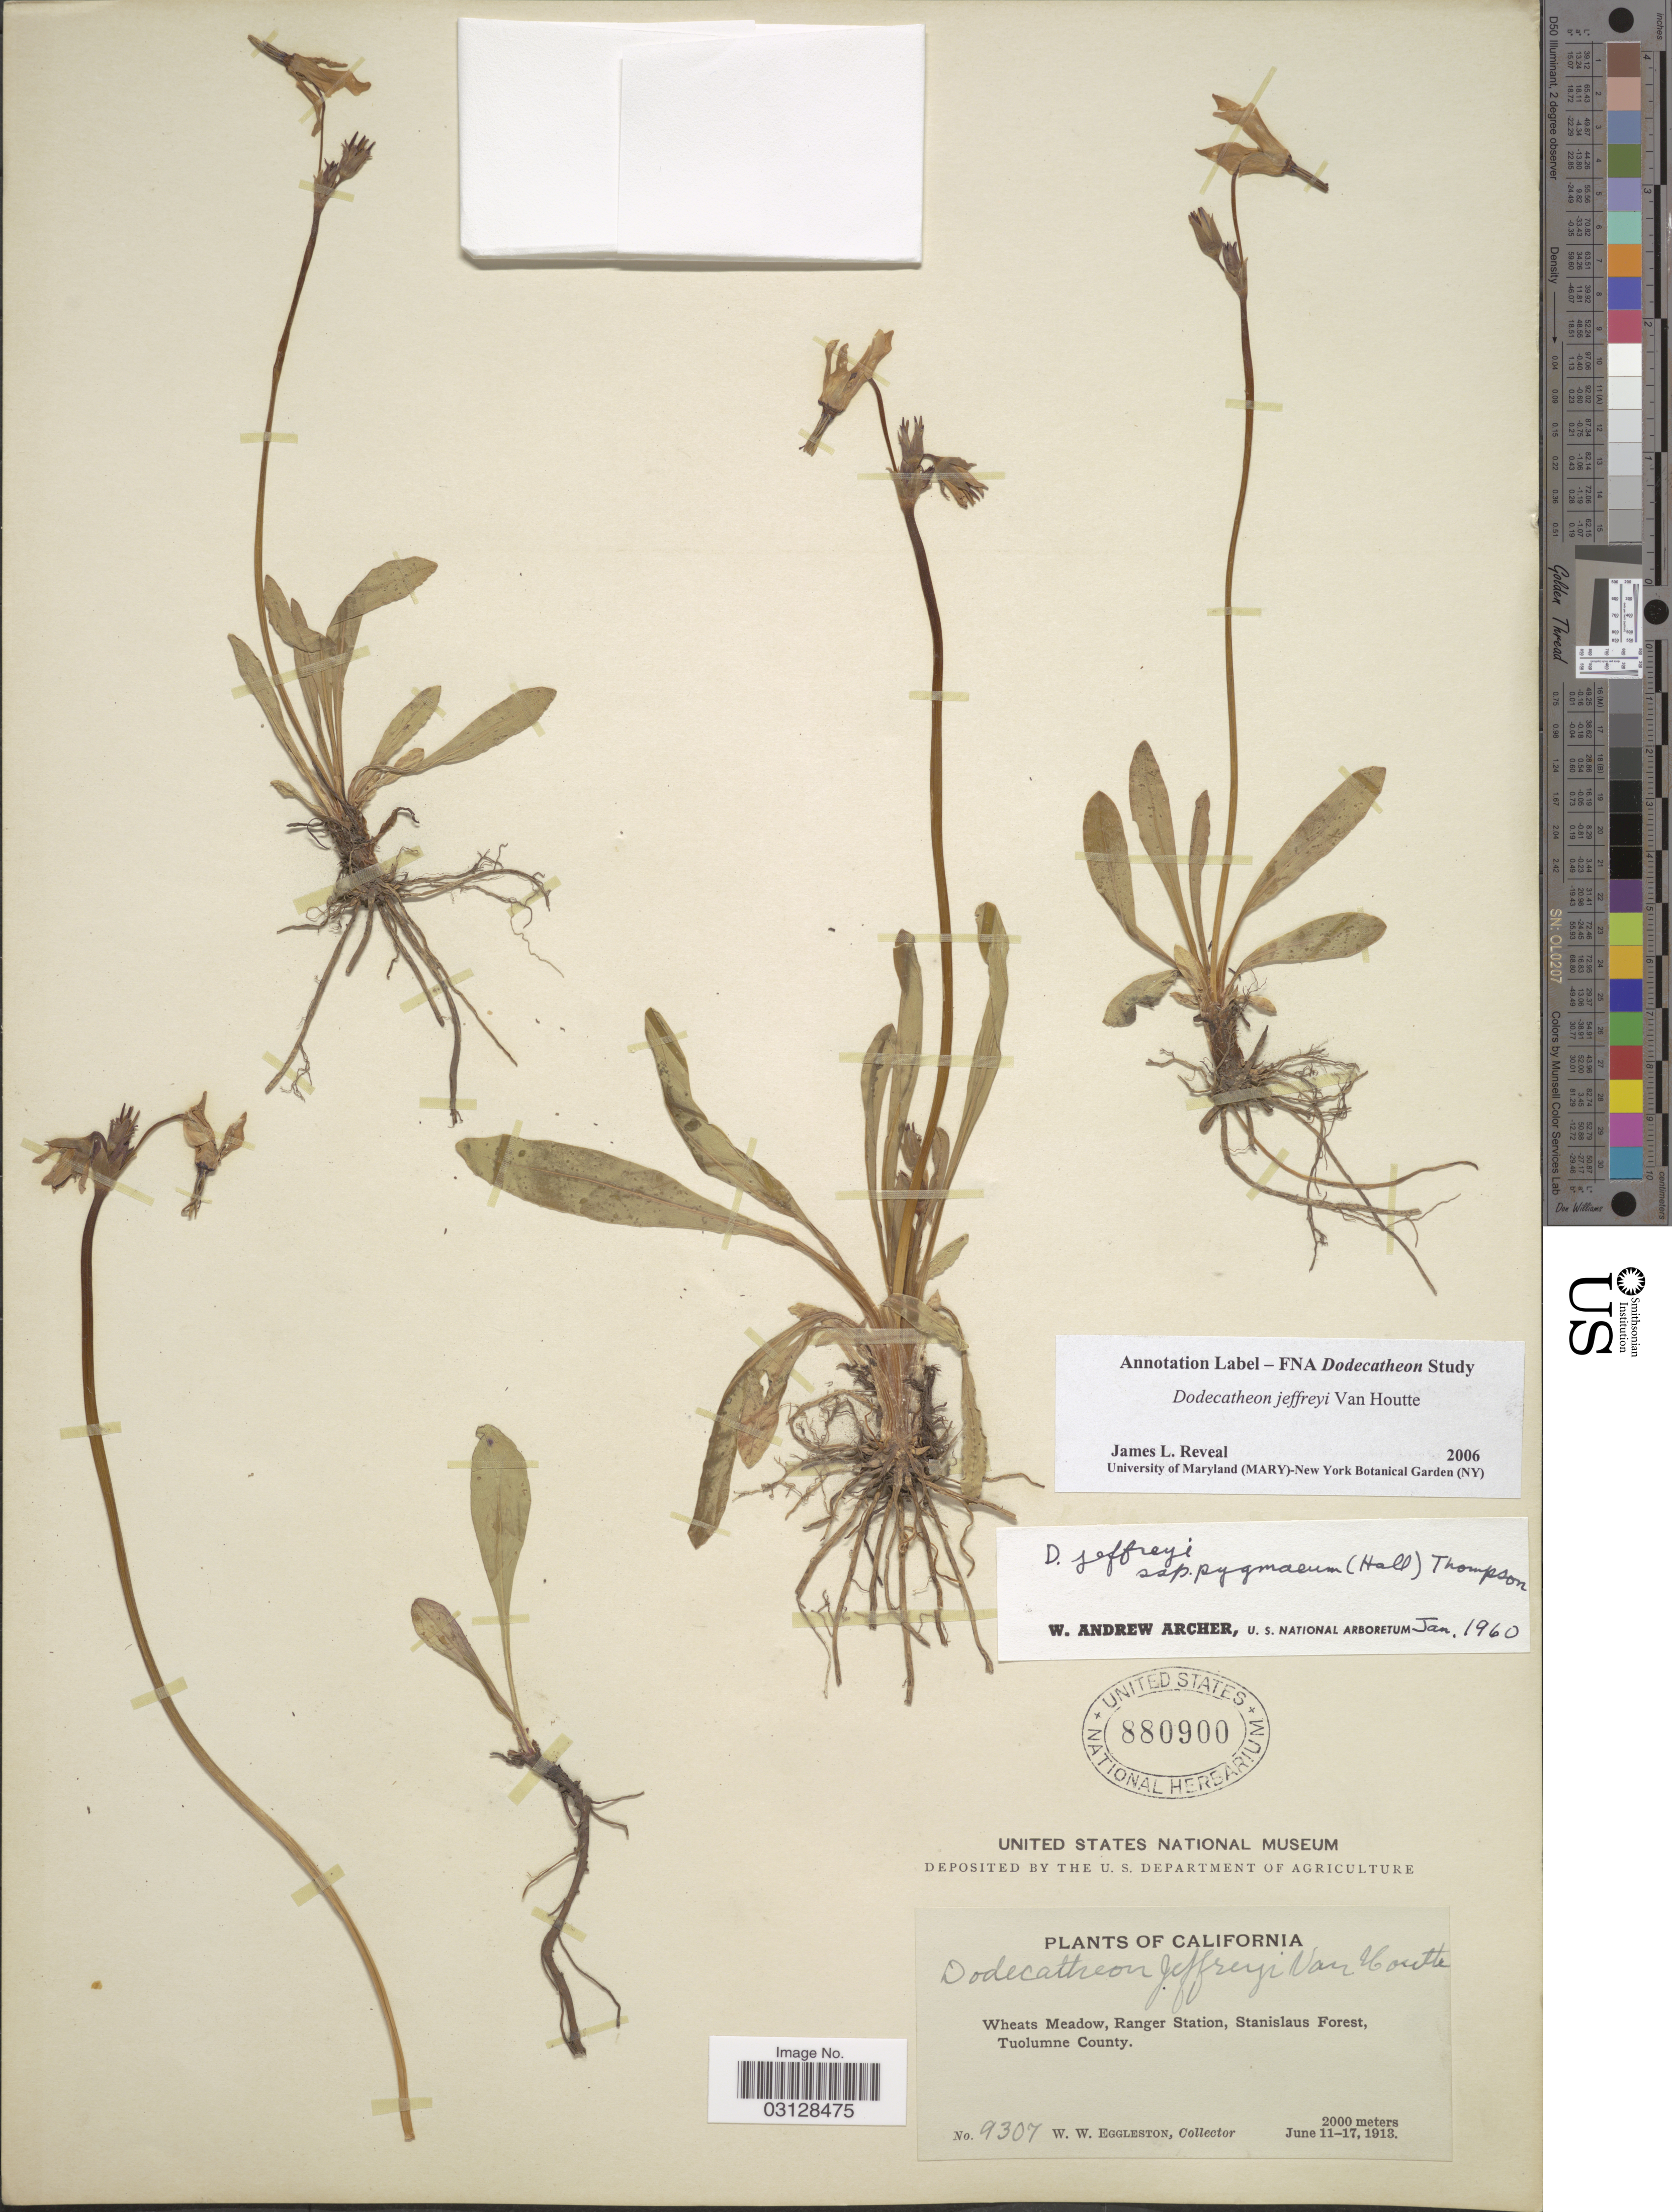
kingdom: Plantae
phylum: Tracheophyta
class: Magnoliopsida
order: Ericales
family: Primulaceae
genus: Dodecatheon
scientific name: Dodecatheon jeffreyi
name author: Van Houtte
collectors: W. W. Eggleston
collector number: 9307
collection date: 1913-06-11/1913-06-17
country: United States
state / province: California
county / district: Tuolumne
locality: Wheat Meadow, Ranger Station, Stanislaus Forest, Tuolumne County.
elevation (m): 2000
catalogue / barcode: US 880900